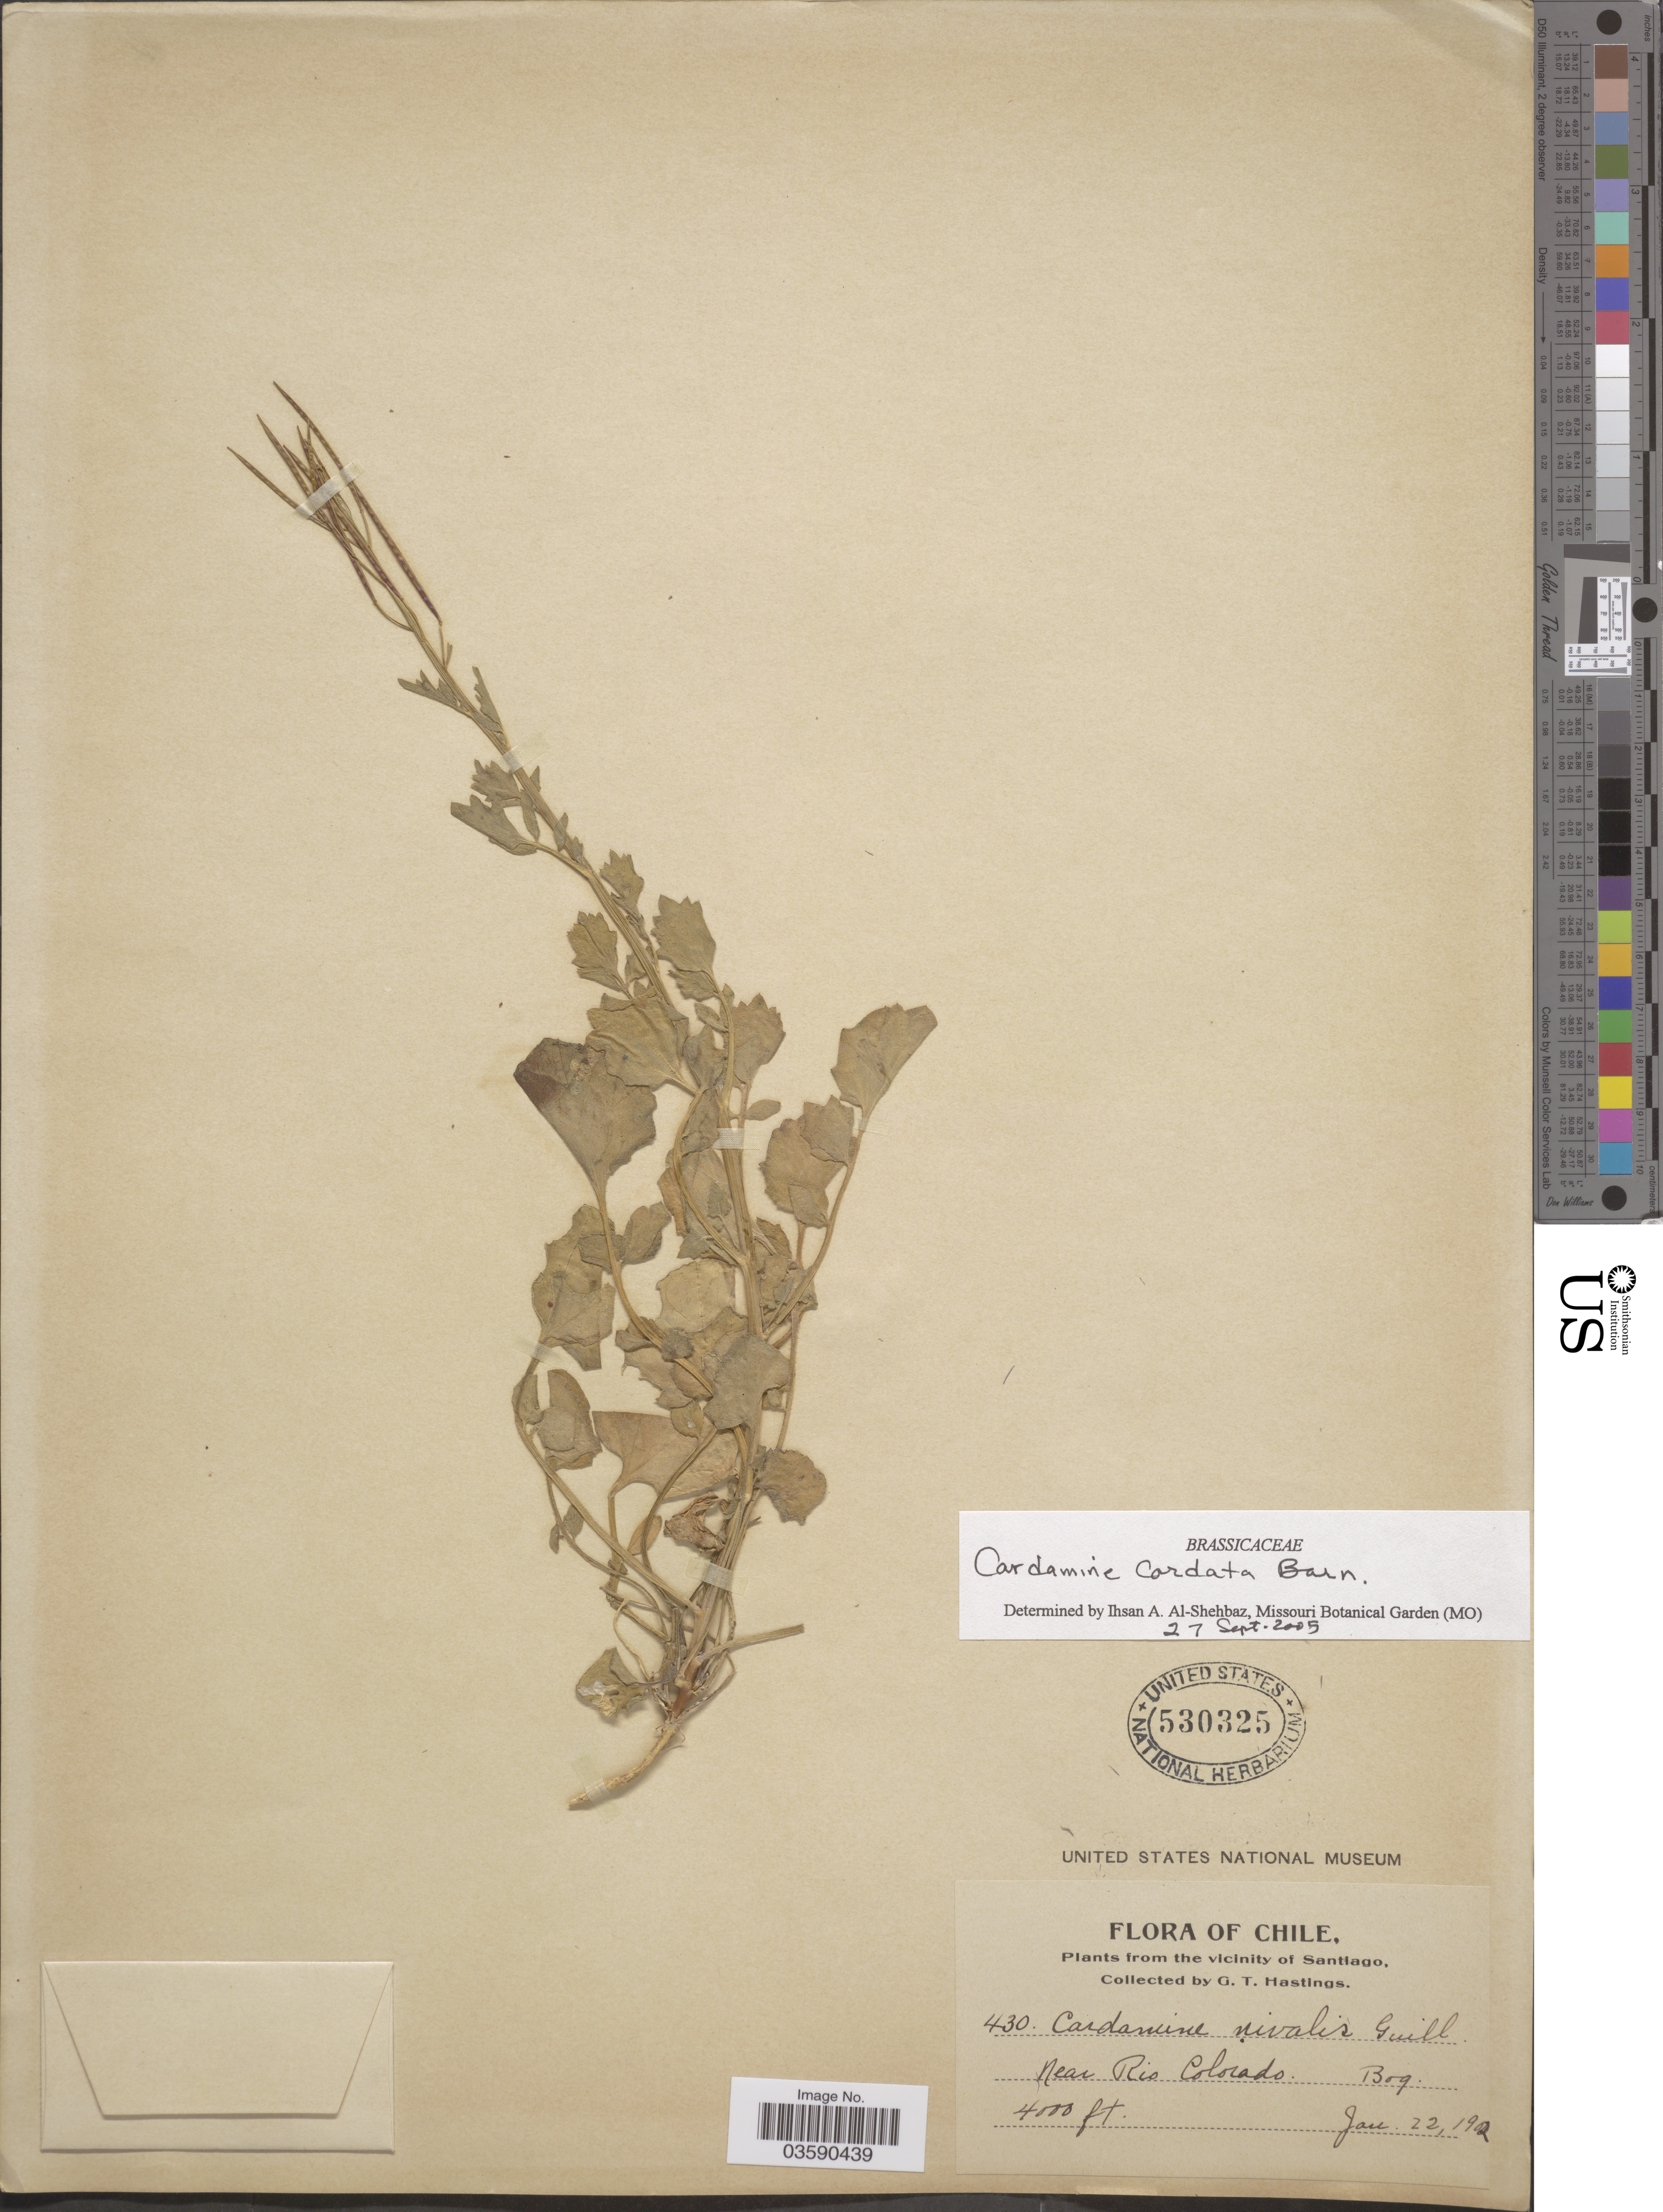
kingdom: Plantae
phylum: Tracheophyta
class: Magnoliopsida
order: Brassicales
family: Brassicaceae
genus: Cardamine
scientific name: Cardamine cordata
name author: Barnéoud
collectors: G. Hastings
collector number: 430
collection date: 1902-01-22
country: Chile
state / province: Región Metropolitana (RM)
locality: The vicinity of Santiago. Near Rio Colorado.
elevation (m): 1219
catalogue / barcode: US 530325